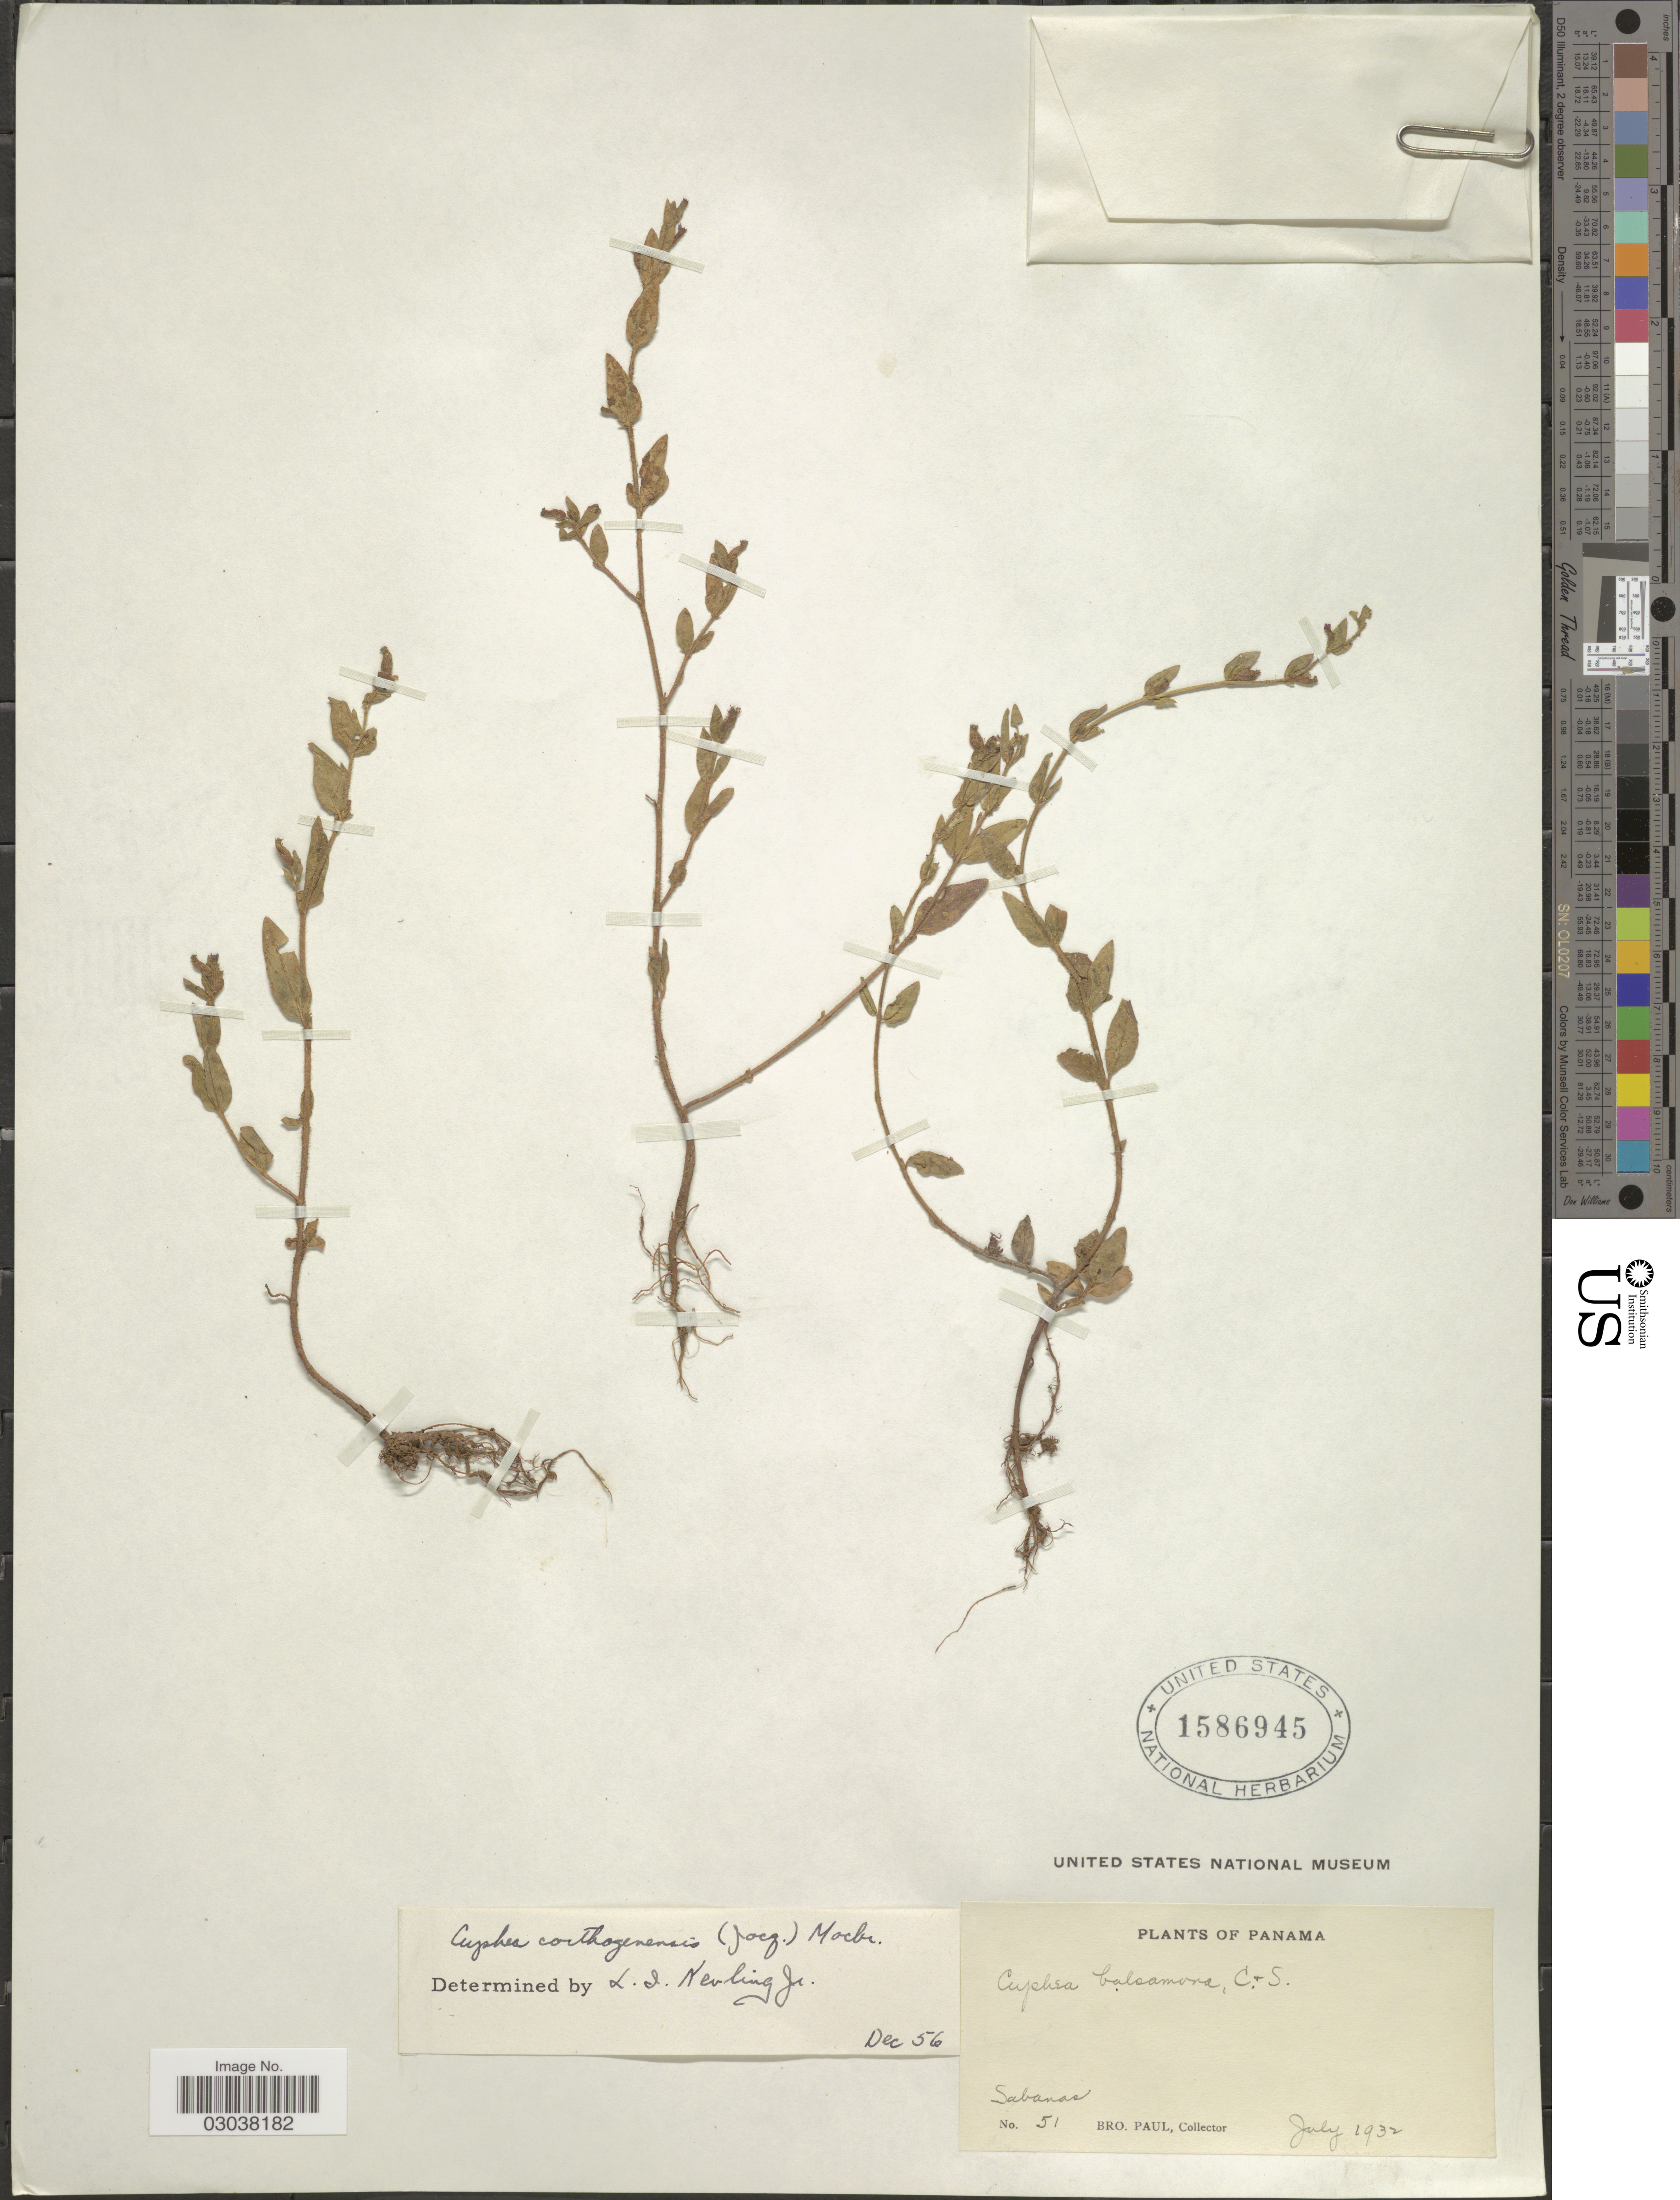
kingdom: Plantae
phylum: Tracheophyta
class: Magnoliopsida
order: Myrtales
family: Lythraceae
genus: Cuphea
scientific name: Cuphea carthagenensis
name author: (Jacq.) J.F. Macbr.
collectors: B. Paul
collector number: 51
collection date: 1932-07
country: Panama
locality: Sabanas.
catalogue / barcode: US 1586945